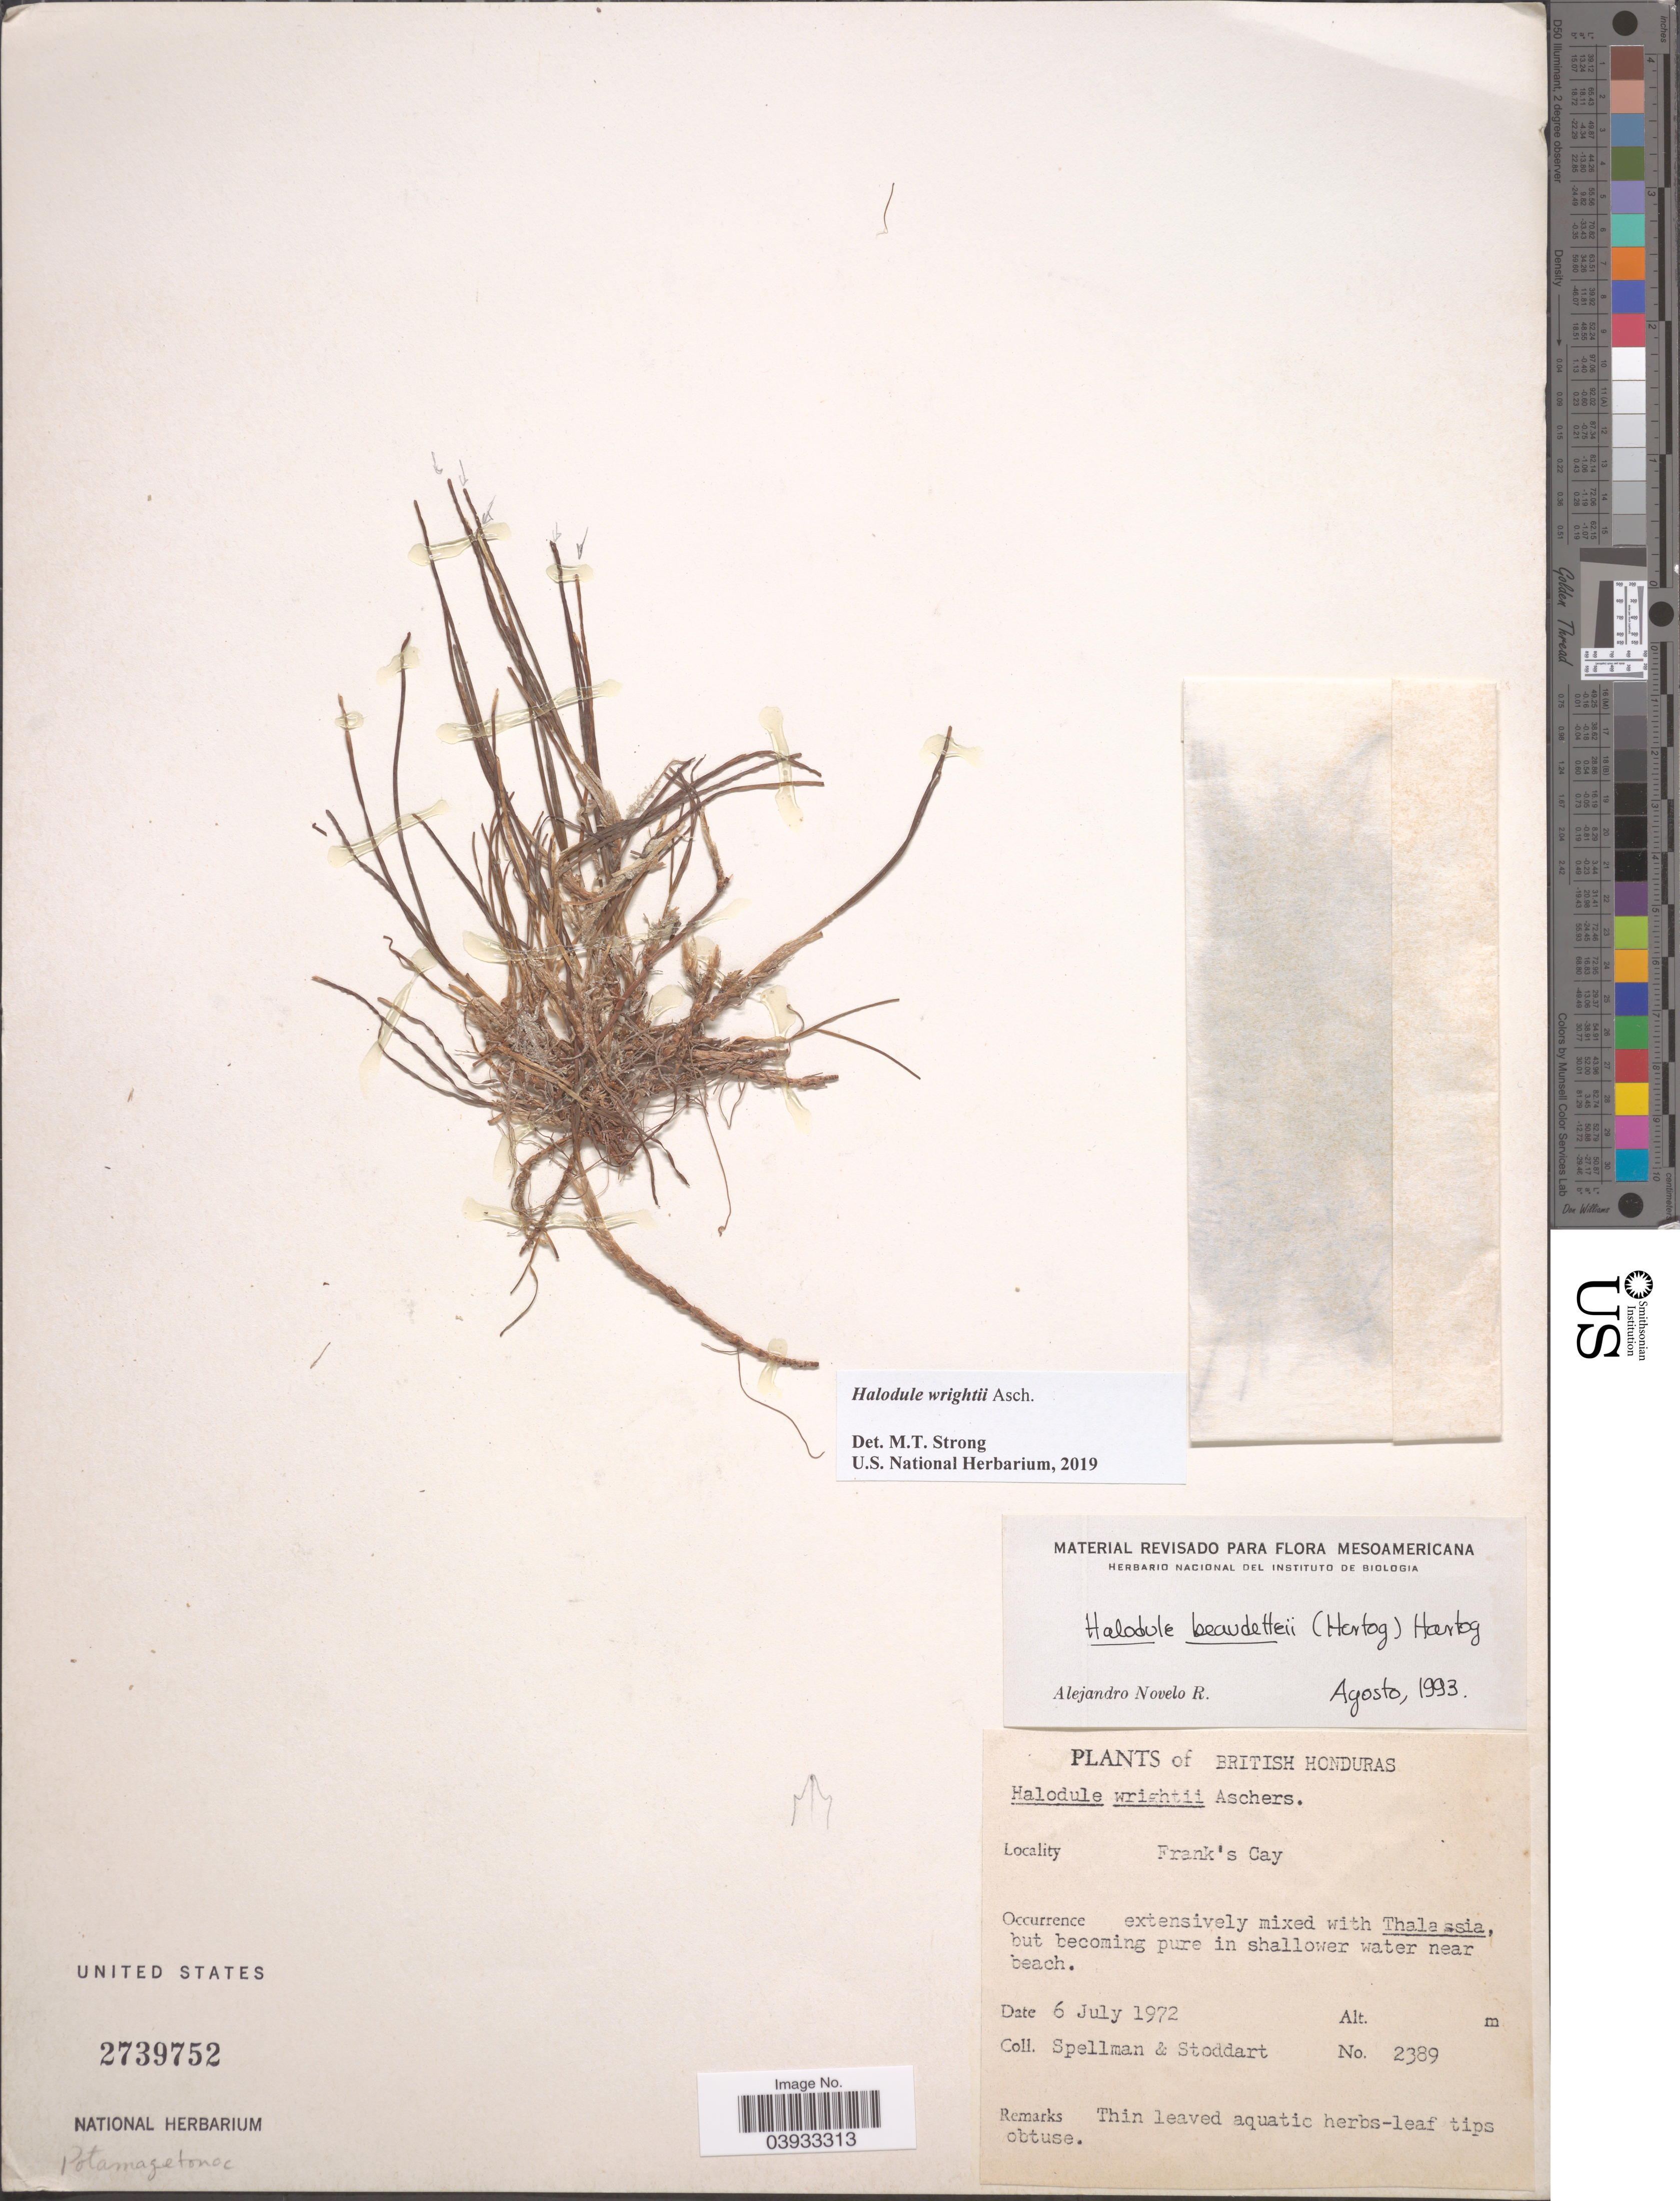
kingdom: Plantae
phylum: Tracheophyta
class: Liliopsida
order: Alismatales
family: Cymodoceaceae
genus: Halodule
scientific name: Halodule wrightii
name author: Asch.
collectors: Spellman, -- & -. Stoddart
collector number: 2389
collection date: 1972-07-06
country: Belize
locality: British Honduras. Frank's Cay.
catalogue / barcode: US 2739752